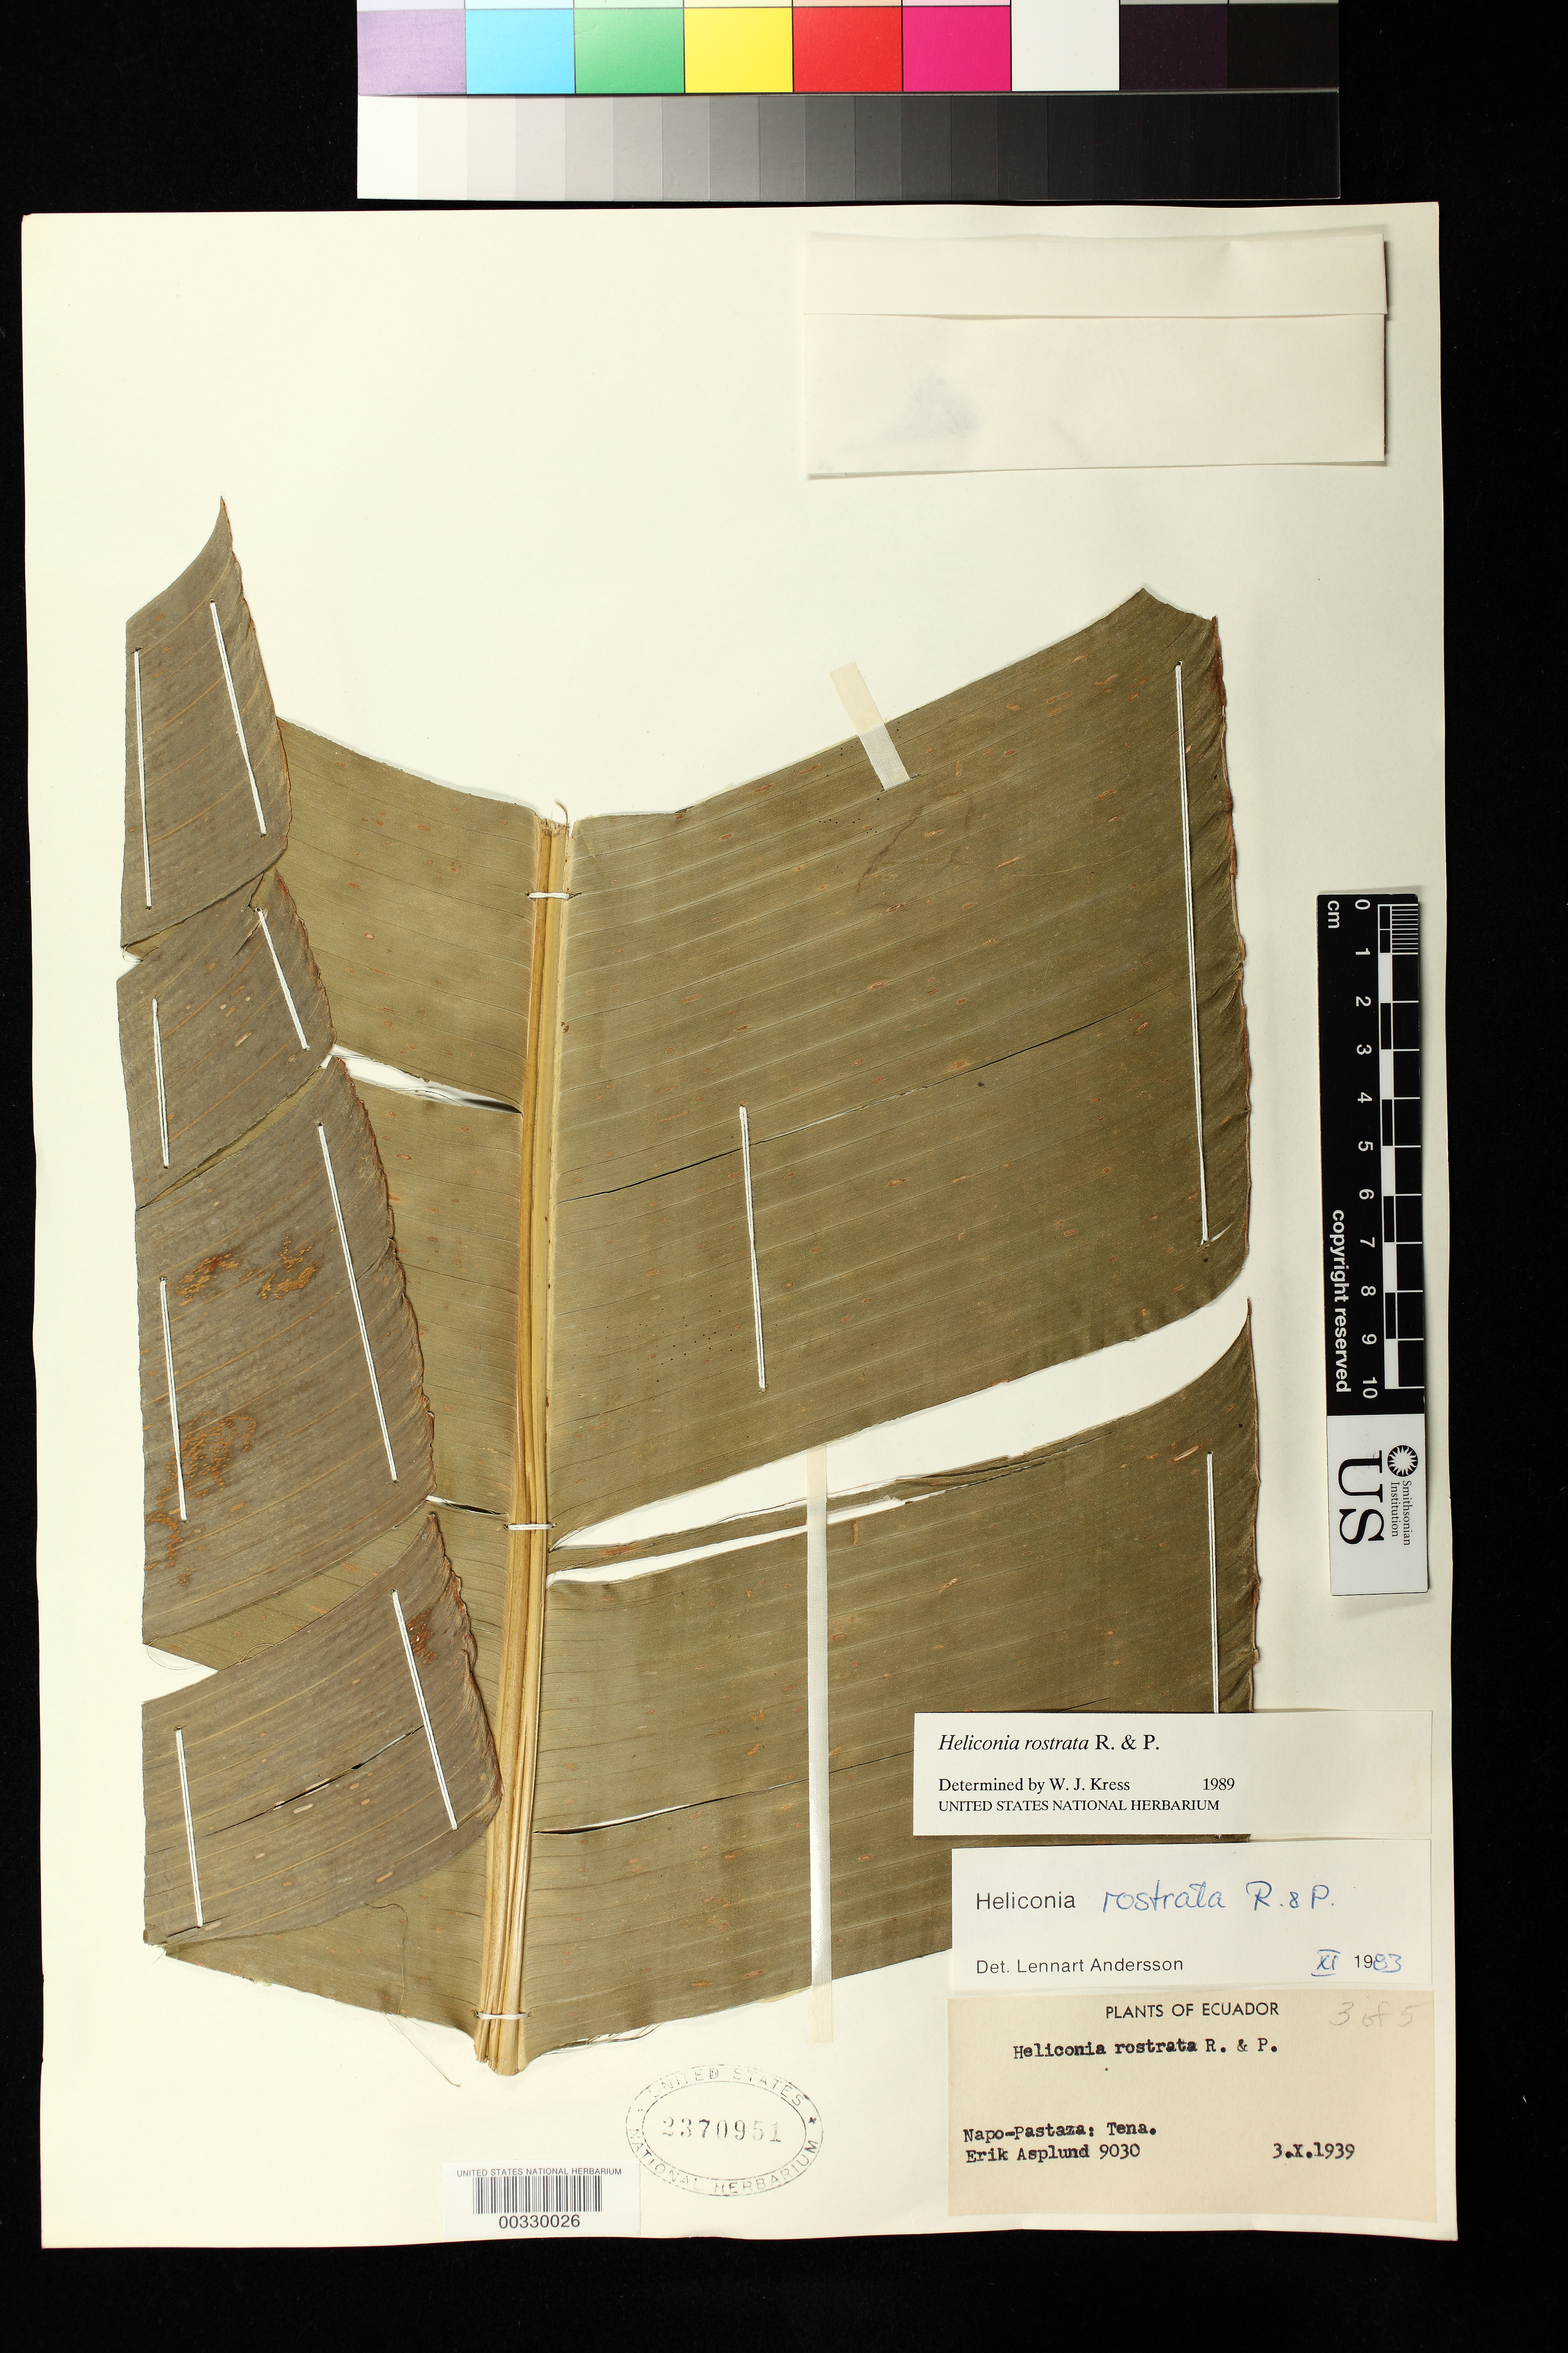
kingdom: Plantae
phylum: Tracheophyta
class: Liliopsida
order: Zingiberales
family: Heliconiaceae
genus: Heliconia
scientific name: Heliconia rostrata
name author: Ruiz & Pav.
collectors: E. Asplund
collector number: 9030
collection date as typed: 03 Oct 1939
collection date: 1939-10-03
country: Ecuador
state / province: Napo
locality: Prov. of Napo-Pastaza, Tena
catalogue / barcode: US 2370951